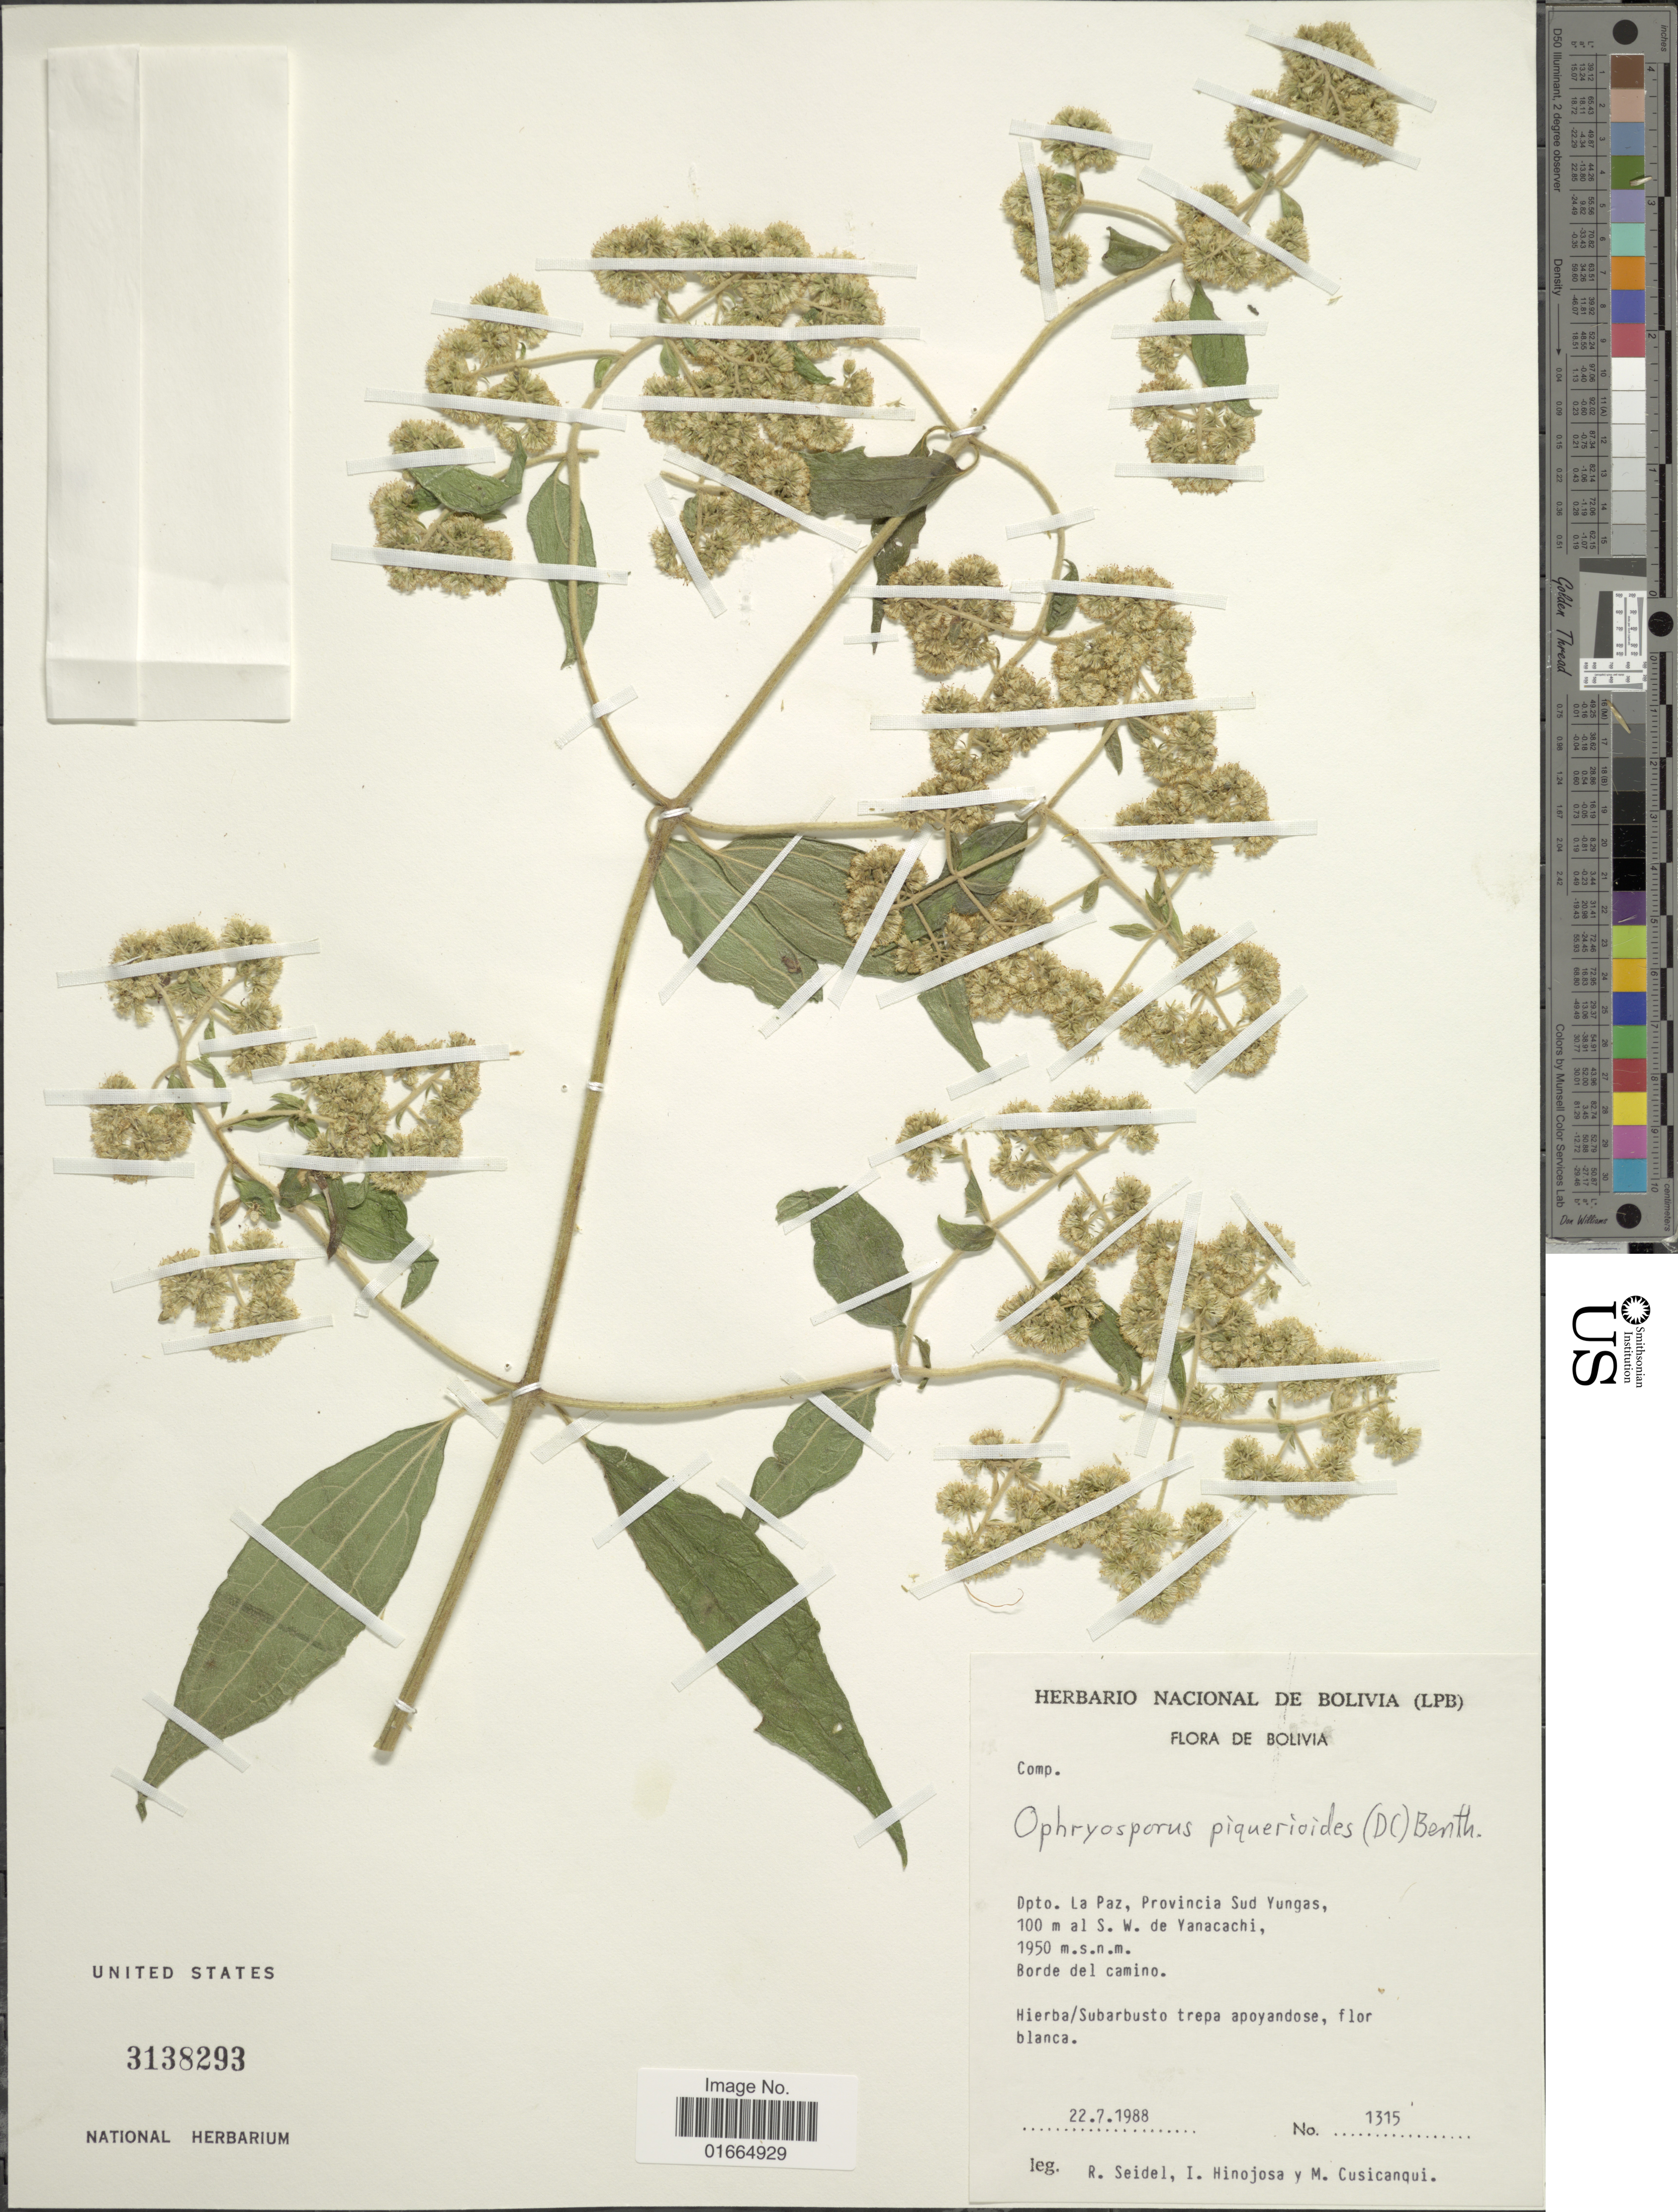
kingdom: Plantae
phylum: Tracheophyta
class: Magnoliopsida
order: Asterales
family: Asteraceae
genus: Ophryosporus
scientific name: Ophryosporus piquerioides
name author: (DC.) Benth. ex Baker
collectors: R. Seidel, I. Hinojosa & M. Cusicanqui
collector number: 1315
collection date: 1988-07-22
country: Bolivia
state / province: La Paz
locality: Dpto. La Paz, Provincia Sud Yungas, 100 m al S.W. de Yanacachi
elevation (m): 1950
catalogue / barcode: US 3138293